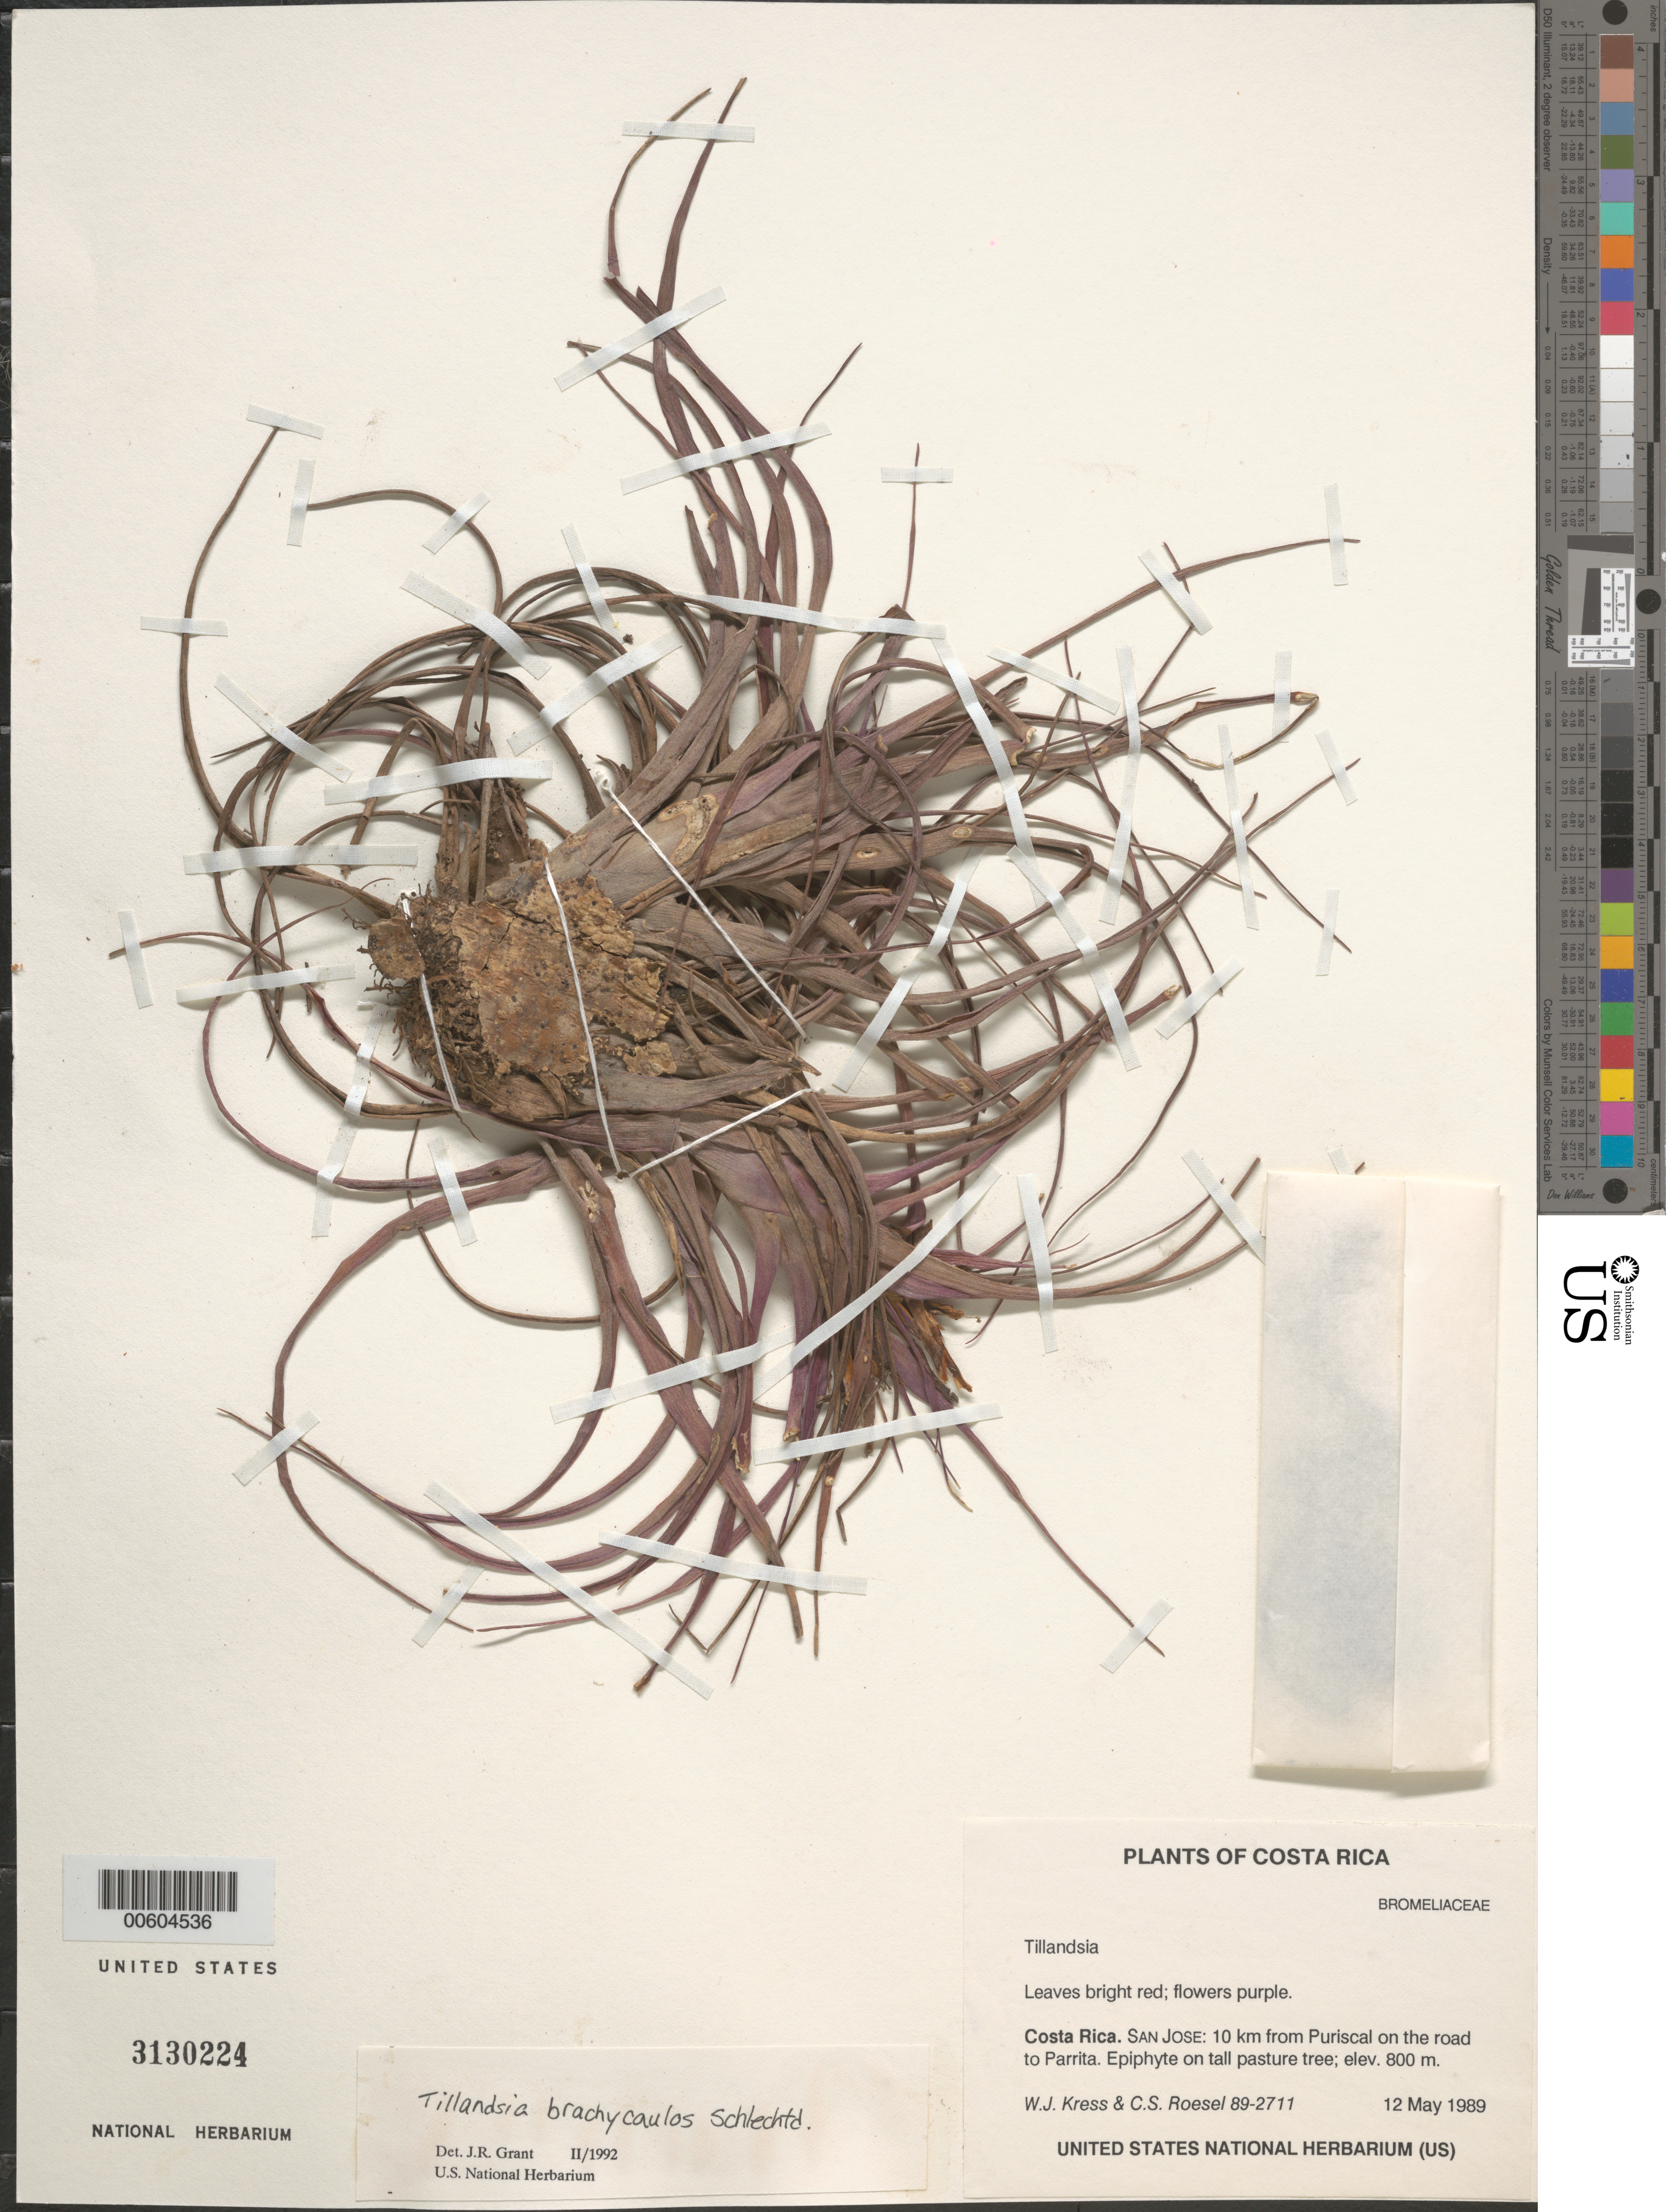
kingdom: Plantae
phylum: Tracheophyta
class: Liliopsida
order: Poales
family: Bromeliaceae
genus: Tillandsia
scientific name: Tillandsia brachycaulos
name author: Schltdl.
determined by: Grant, J. R., (SWITZERLAND)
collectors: W. J. Kress & C. S. Roesel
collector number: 89-2711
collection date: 1989-05-12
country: Costa Rica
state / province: San Jose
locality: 10 km from Puriscal on the road to Parrita. Epiphyte on tall pasture tree.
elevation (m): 800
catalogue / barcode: US 3130224